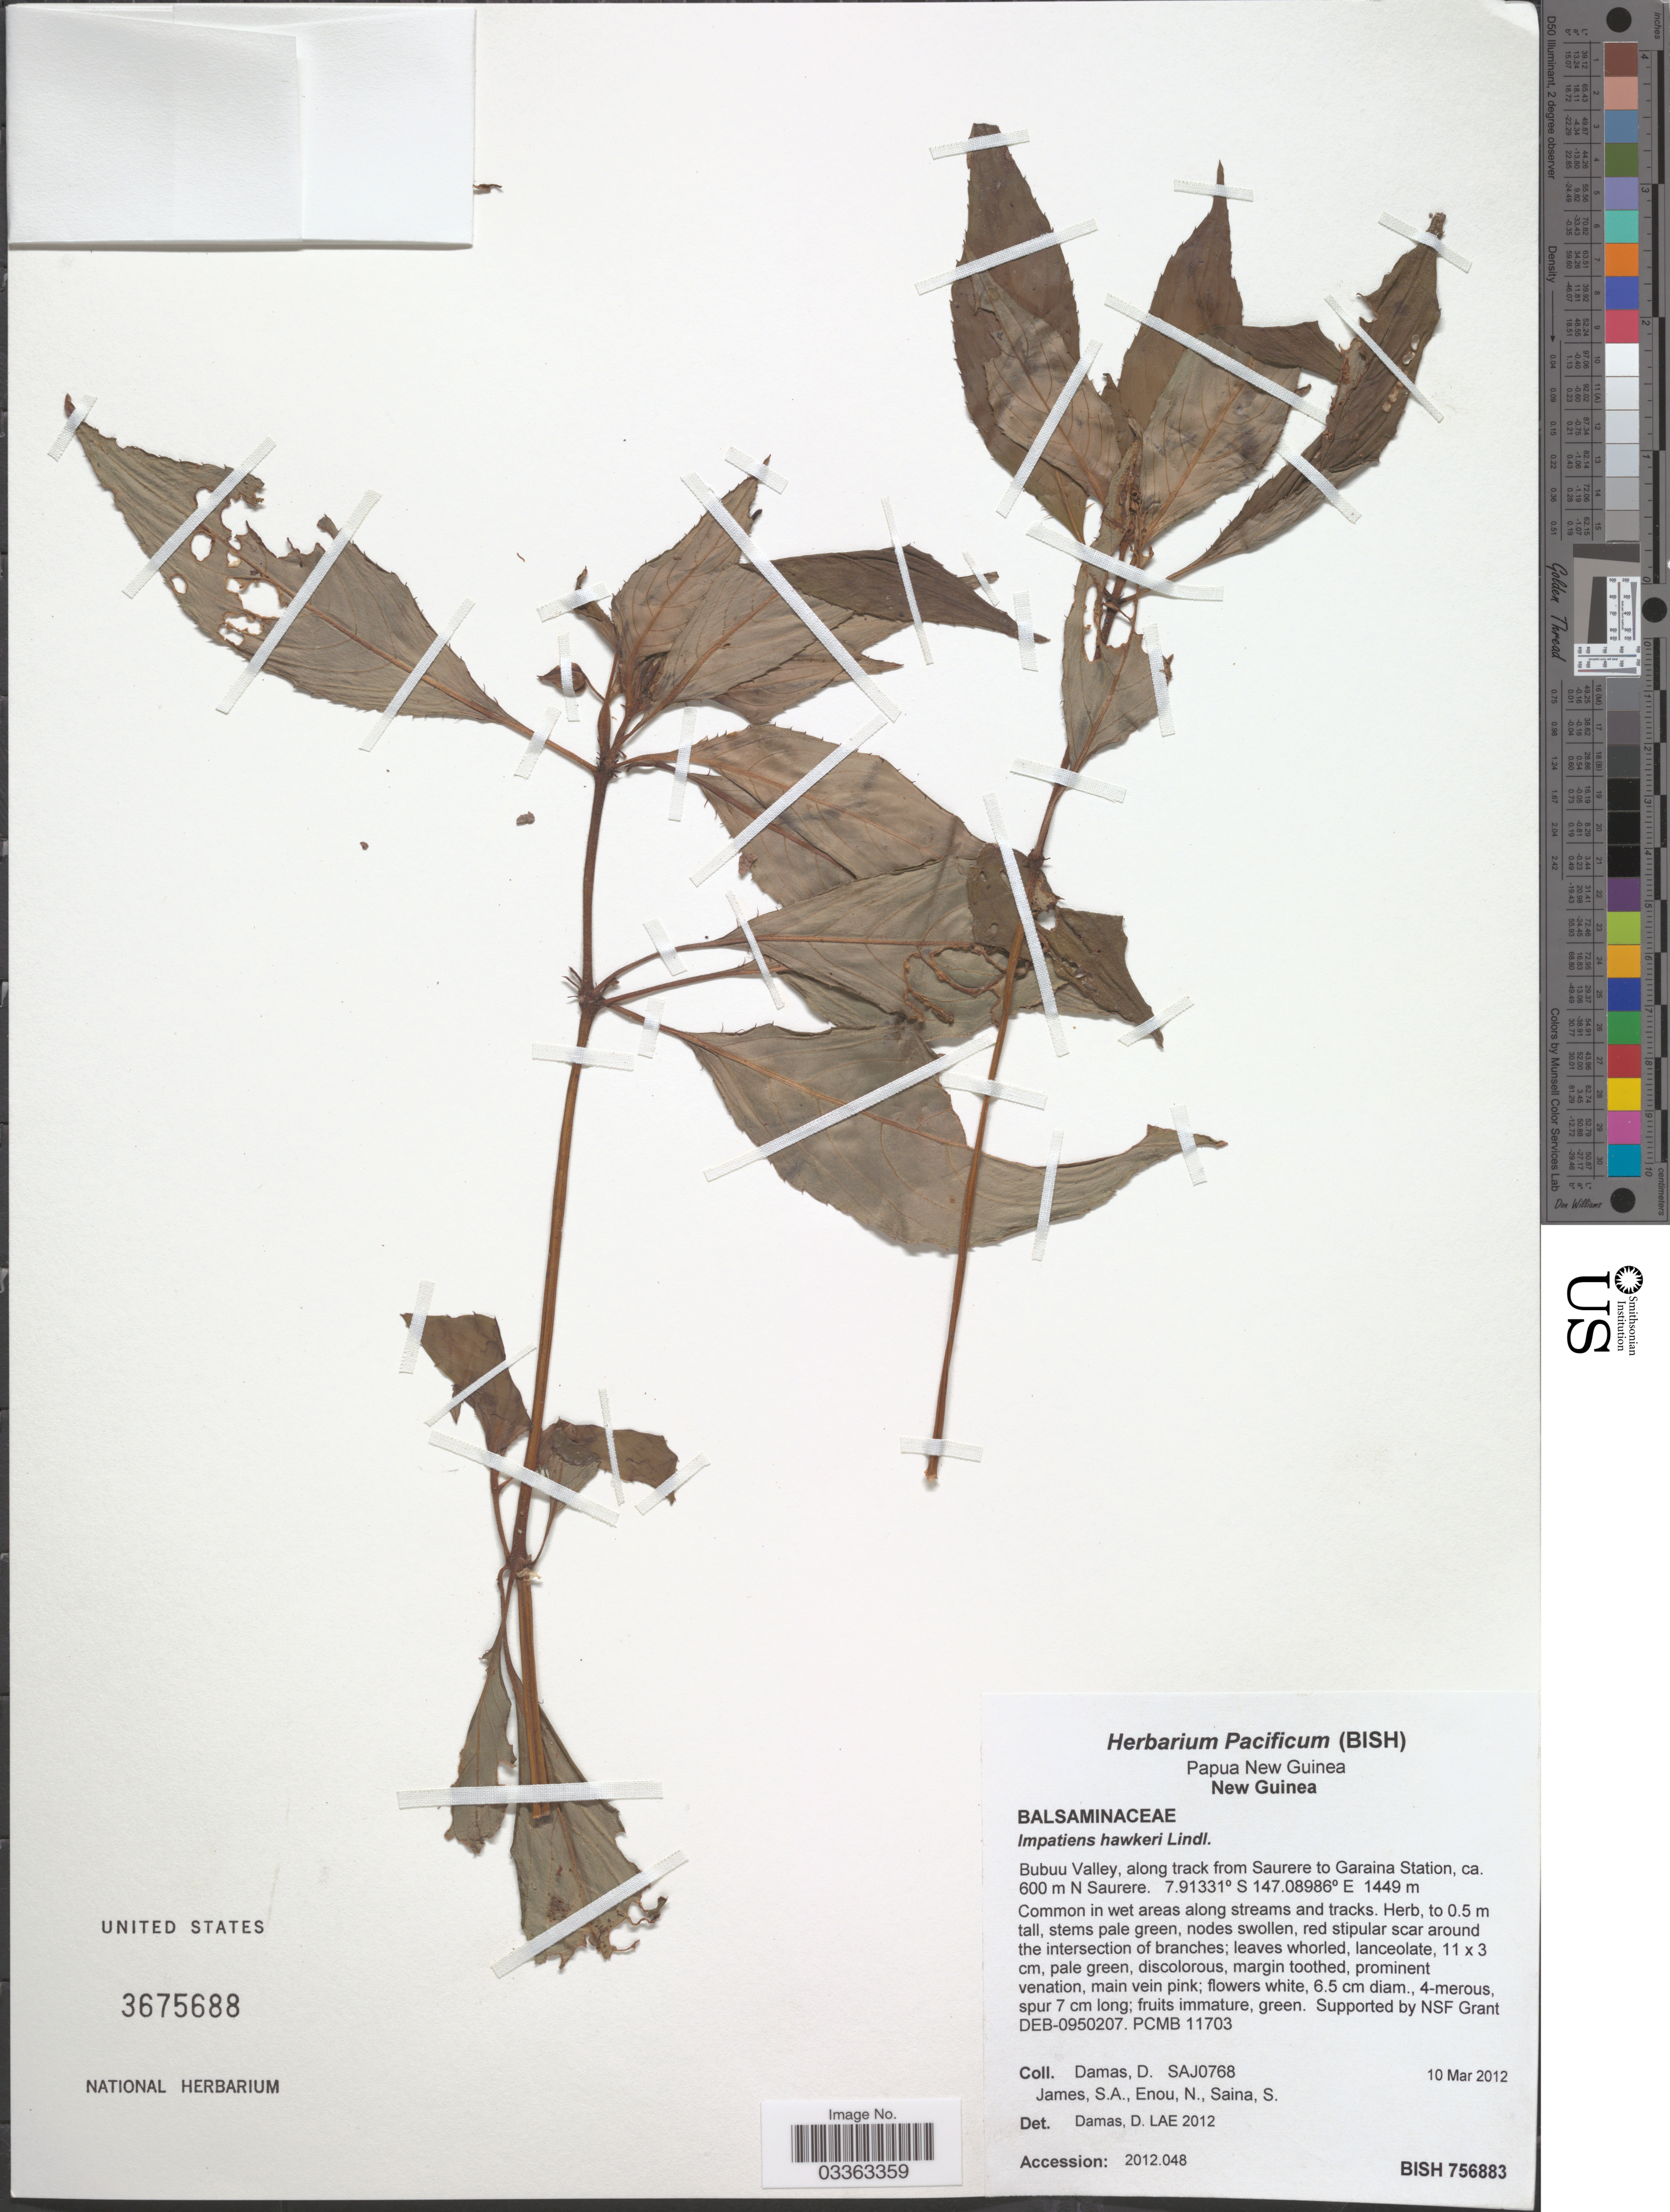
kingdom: Plantae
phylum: Tracheophyta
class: Magnoliopsida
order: Ericales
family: Balsaminaceae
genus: Impatiens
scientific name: Impatiens hawkeri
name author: W. Bull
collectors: D. Damas, S. James, N. Enou & S. Saina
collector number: SAJ0768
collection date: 2012-03-10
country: Papua New Guinea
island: New Guinea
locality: New Guinea. Bubuu Valley, along track Saurere to Garaina Station, ca. 600 m N Saurere.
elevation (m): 1449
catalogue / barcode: US 3675688